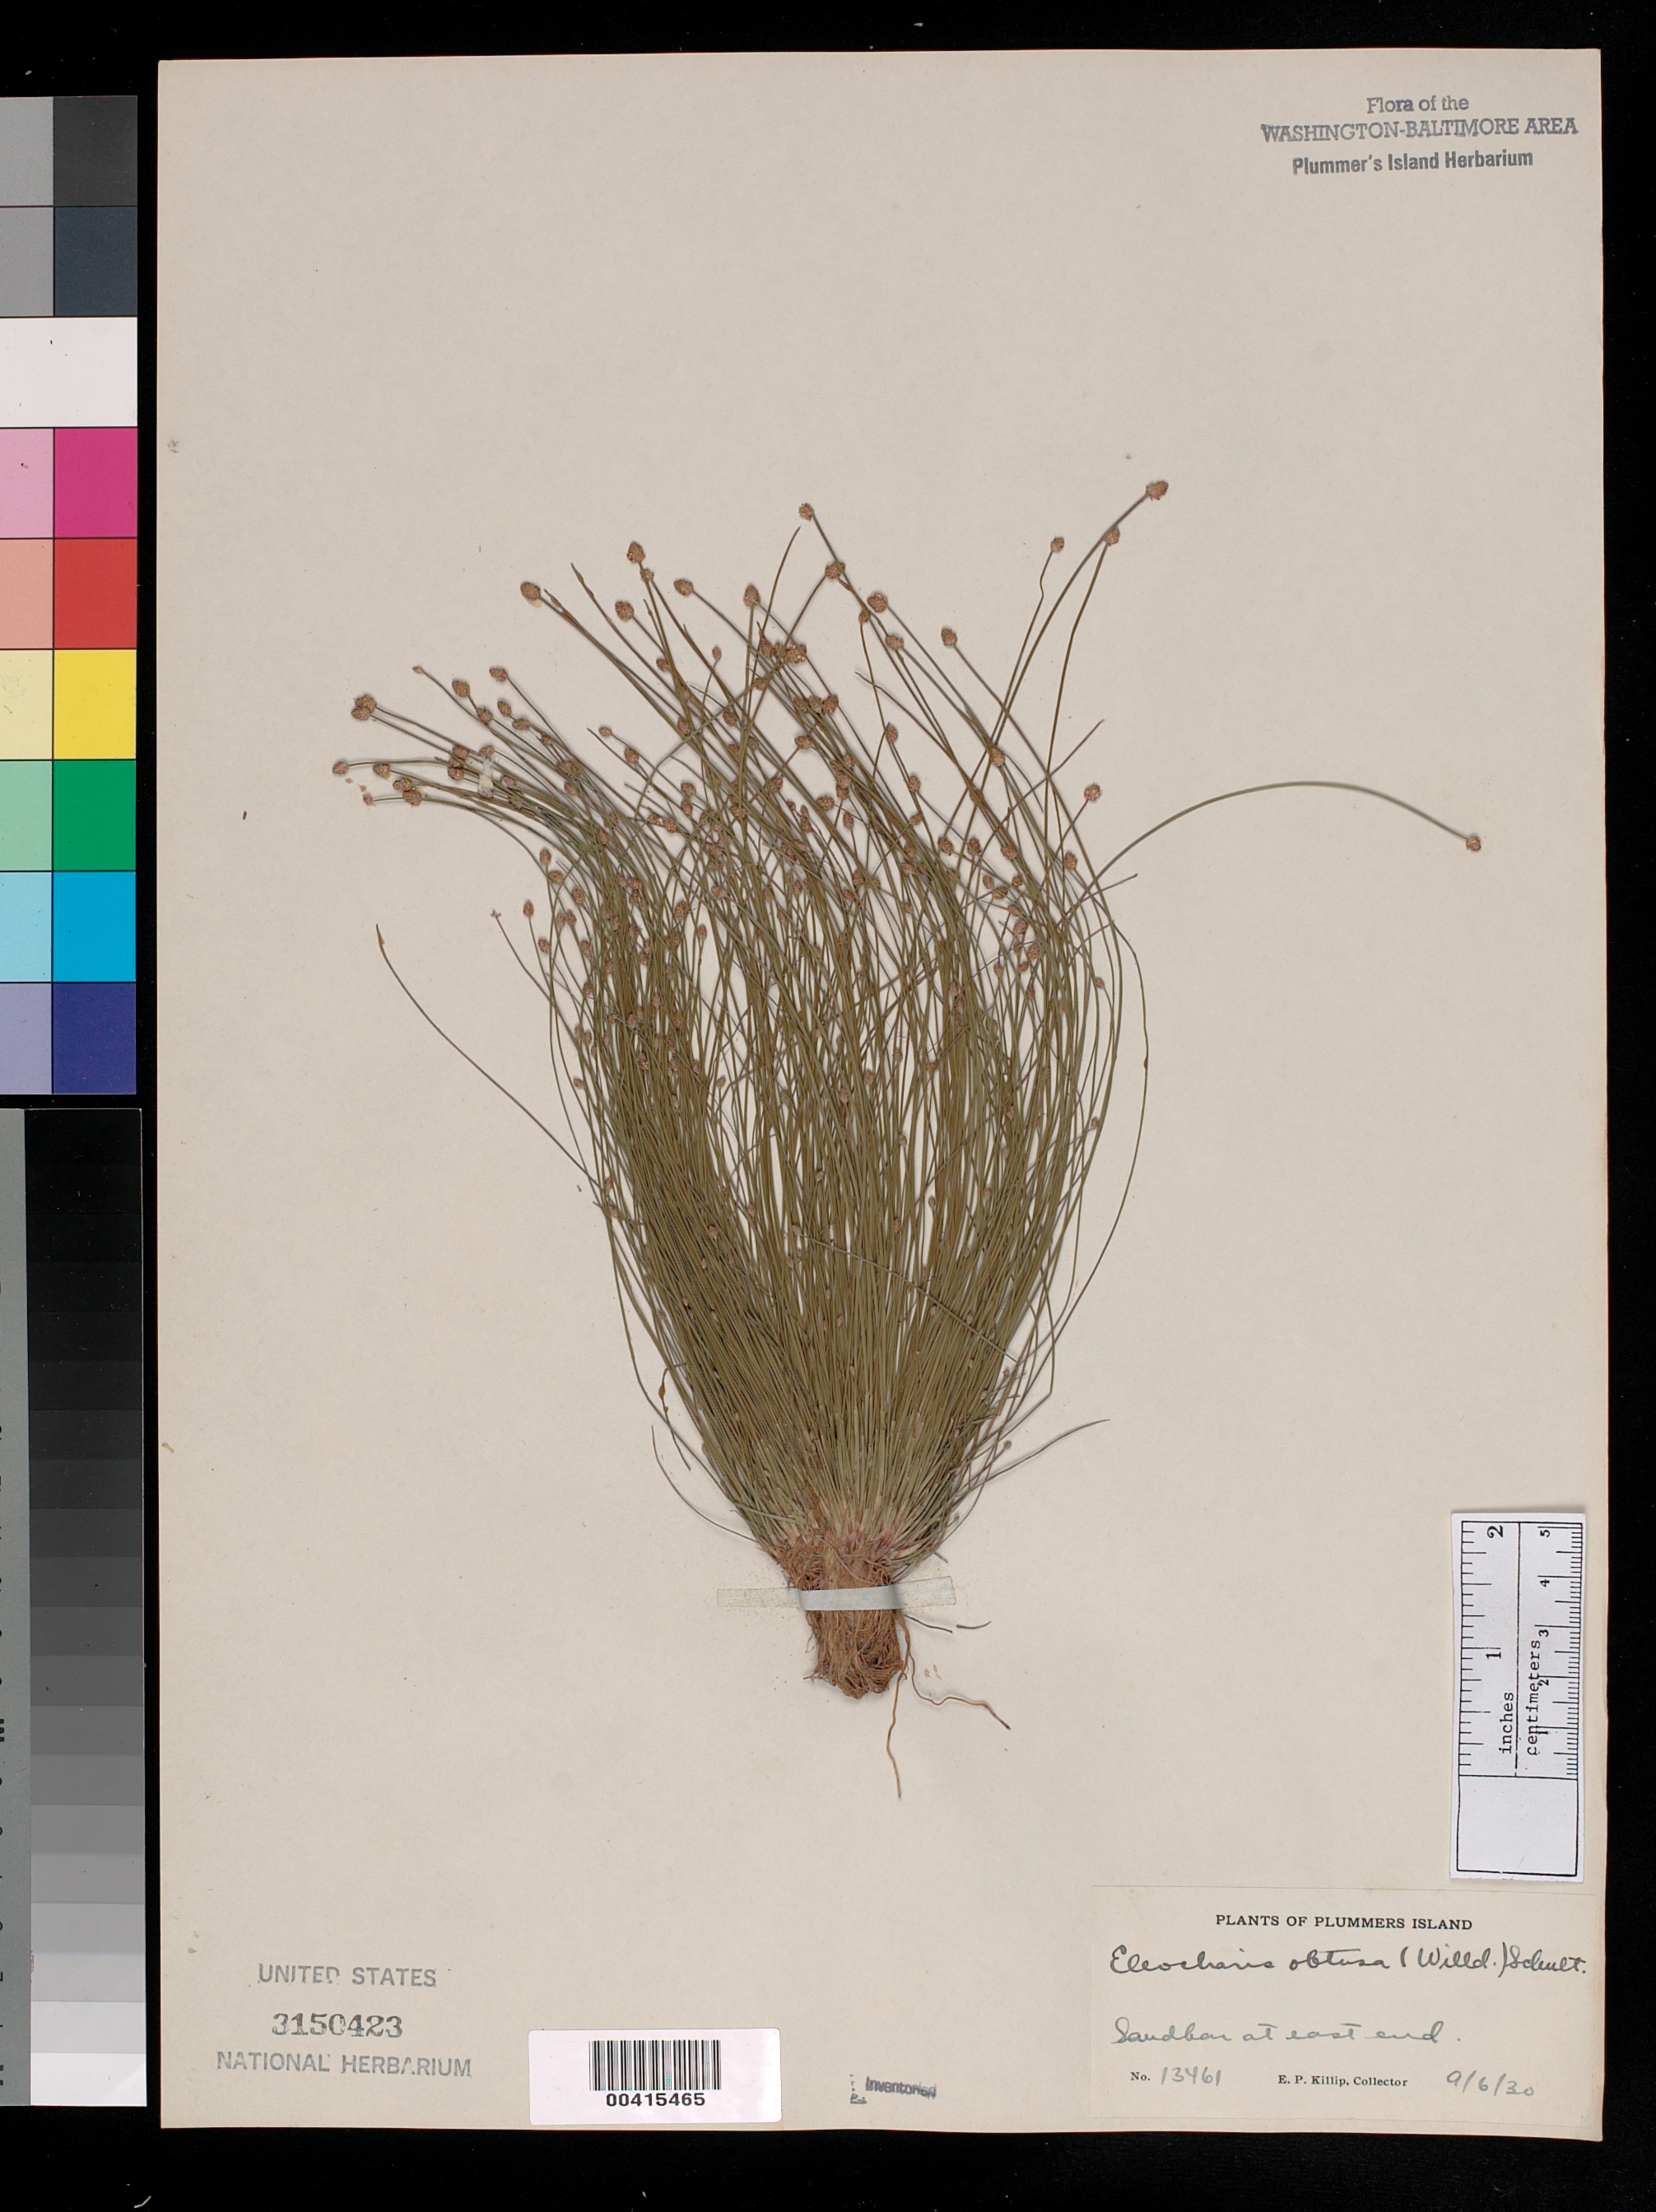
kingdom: Plantae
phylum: Tracheophyta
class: Liliopsida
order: Poales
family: Cyperaceae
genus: Eleocharis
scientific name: Eleocharis obtusa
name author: (Willd.) Schult.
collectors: E. P. Killip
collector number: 13461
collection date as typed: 06 Sep 1930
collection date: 1930-09-06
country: United States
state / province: Maryland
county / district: Montgomery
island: Plummers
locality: Plummer's Island; sandbar at east end C. & O. Canal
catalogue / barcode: US 3150423